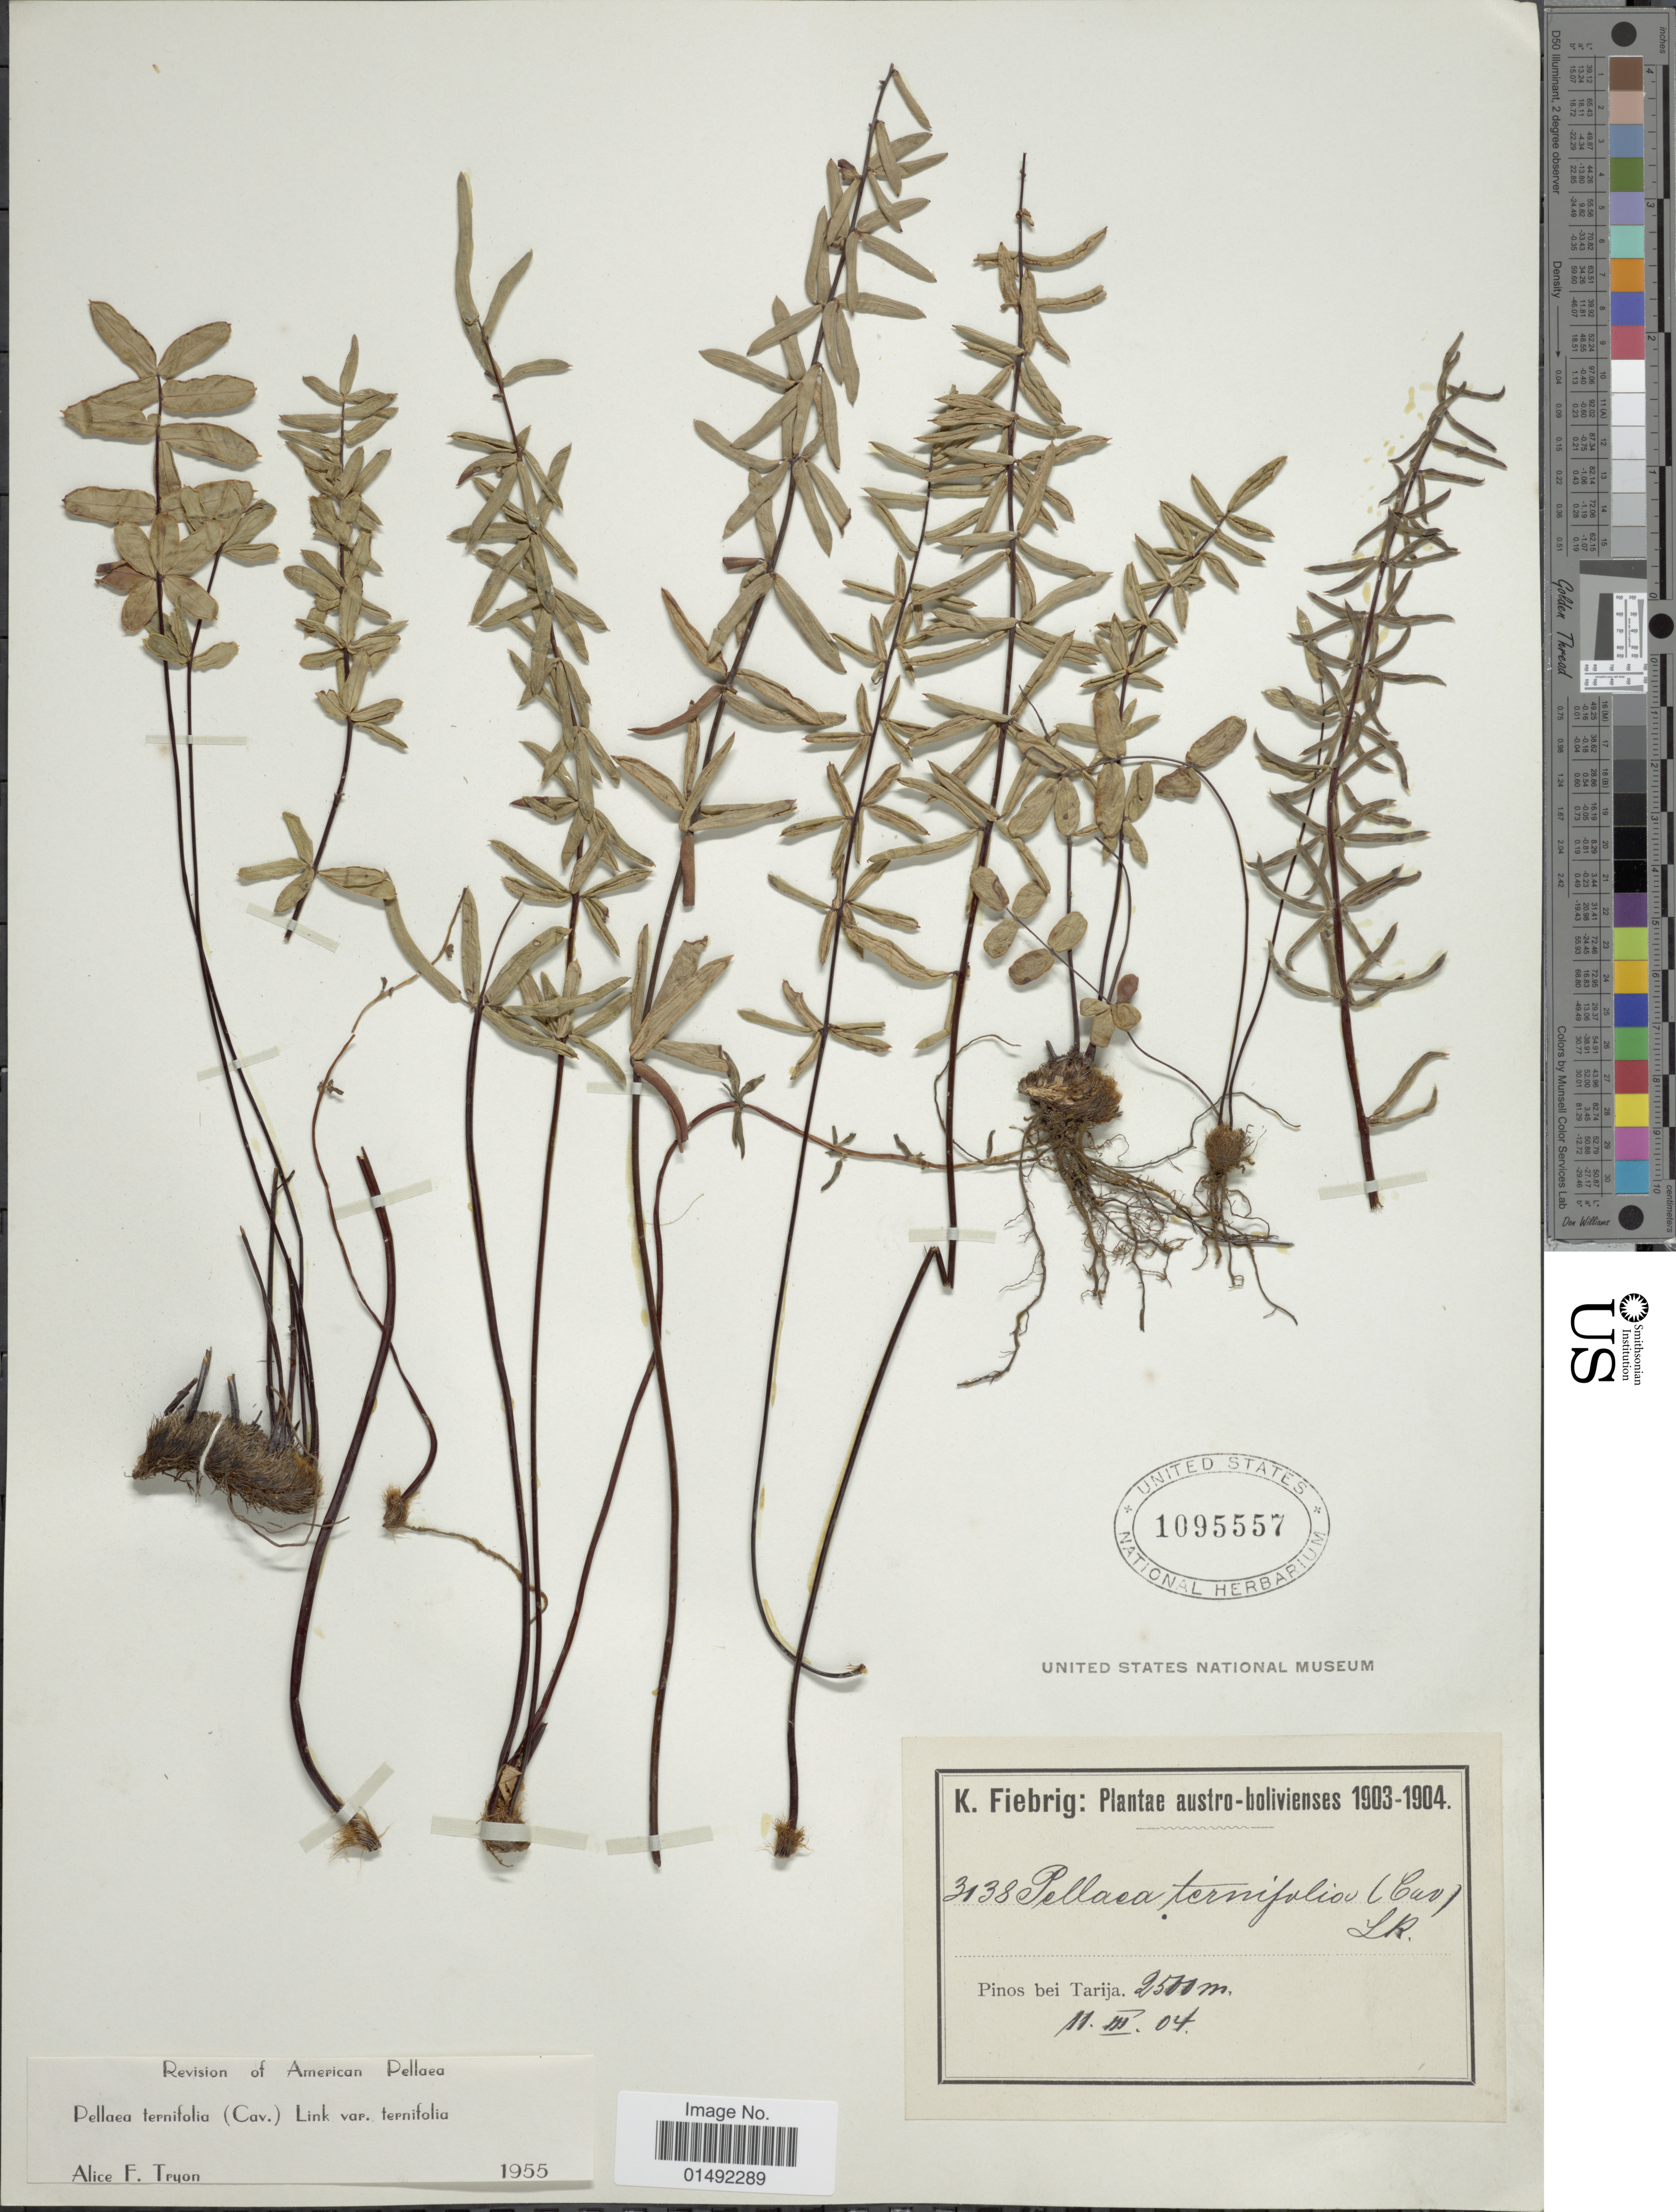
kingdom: Plantae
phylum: Tracheophyta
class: Polypodiopsida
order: Polypodiales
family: Pteridaceae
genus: Pellaea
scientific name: Pellaea ternifolia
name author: (Cav.) Link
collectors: K. Fiebrig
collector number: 31380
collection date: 1904-03-11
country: Bolivia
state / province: Tarija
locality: Austro-bolivienses, Pinos bei Tarija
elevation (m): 2500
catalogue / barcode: US 1095557